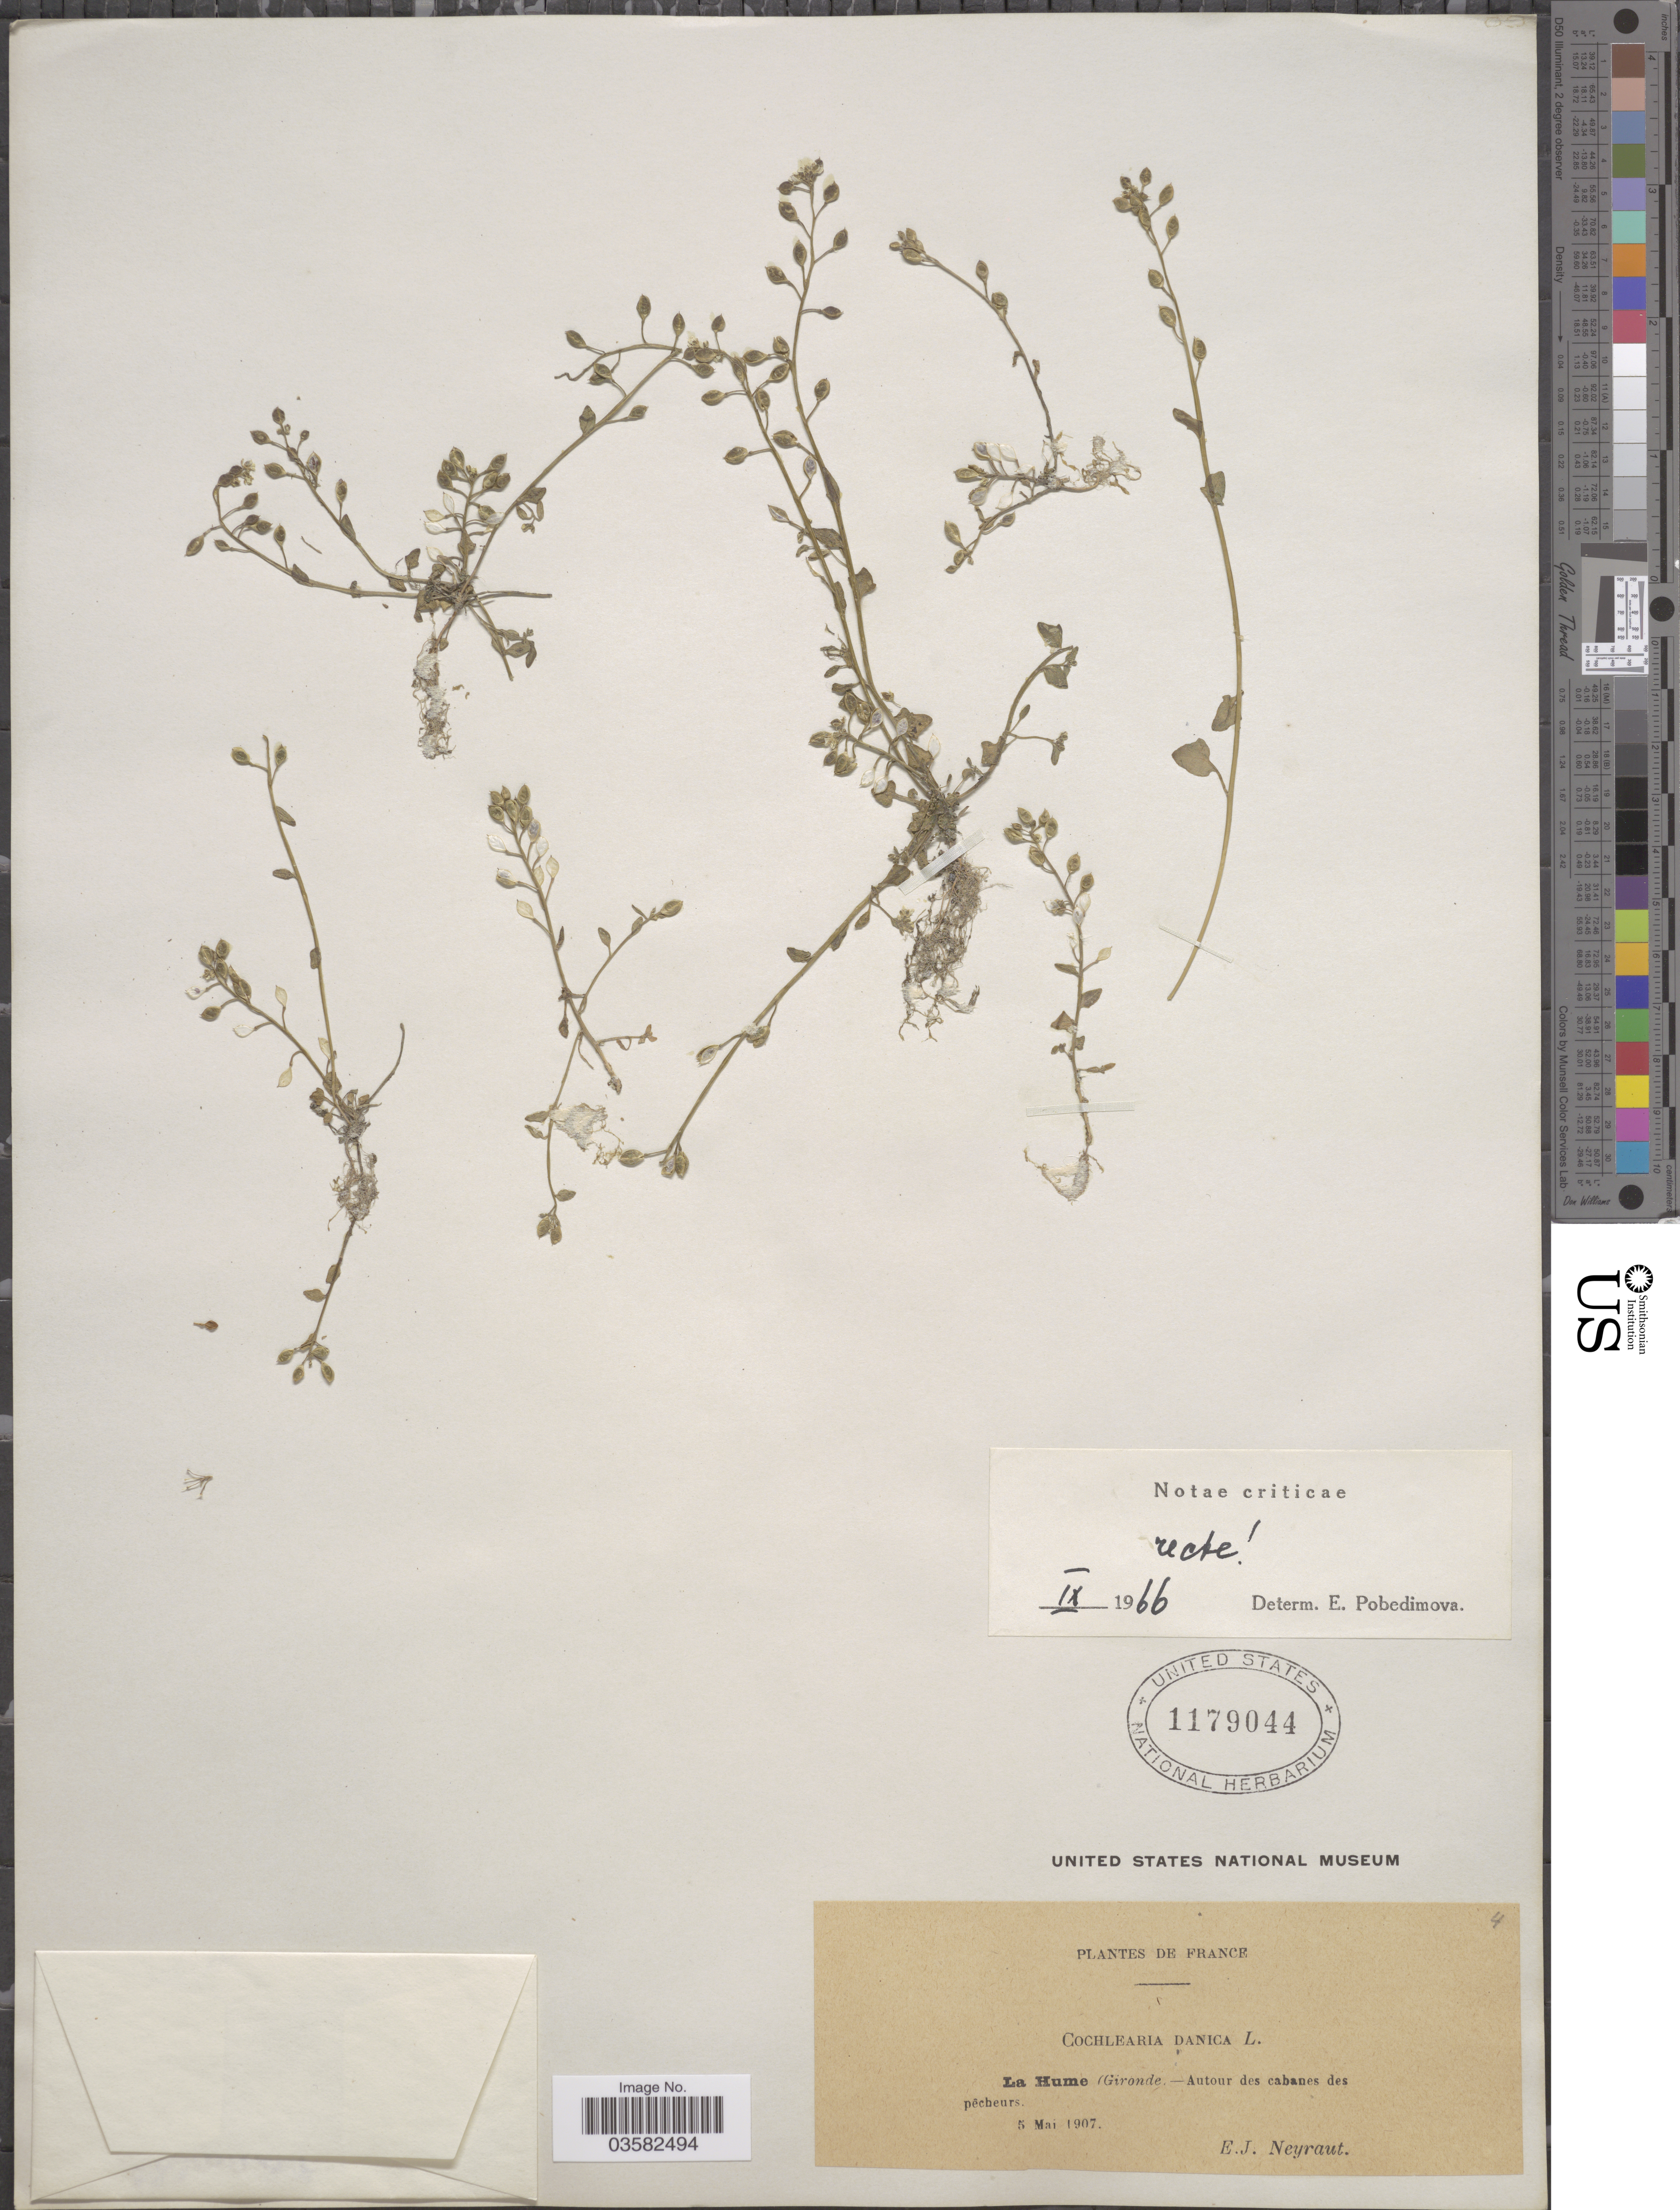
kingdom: Plantae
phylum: Tracheophyta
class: Magnoliopsida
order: Brassicales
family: Brassicaceae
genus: Cochlearia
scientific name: Cochlearia danica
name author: L.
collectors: E. Neyraut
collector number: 4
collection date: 1907-05-05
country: France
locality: La Hume (Gironde,-Autour des cabanes des pêcheurs.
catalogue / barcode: US 1179044